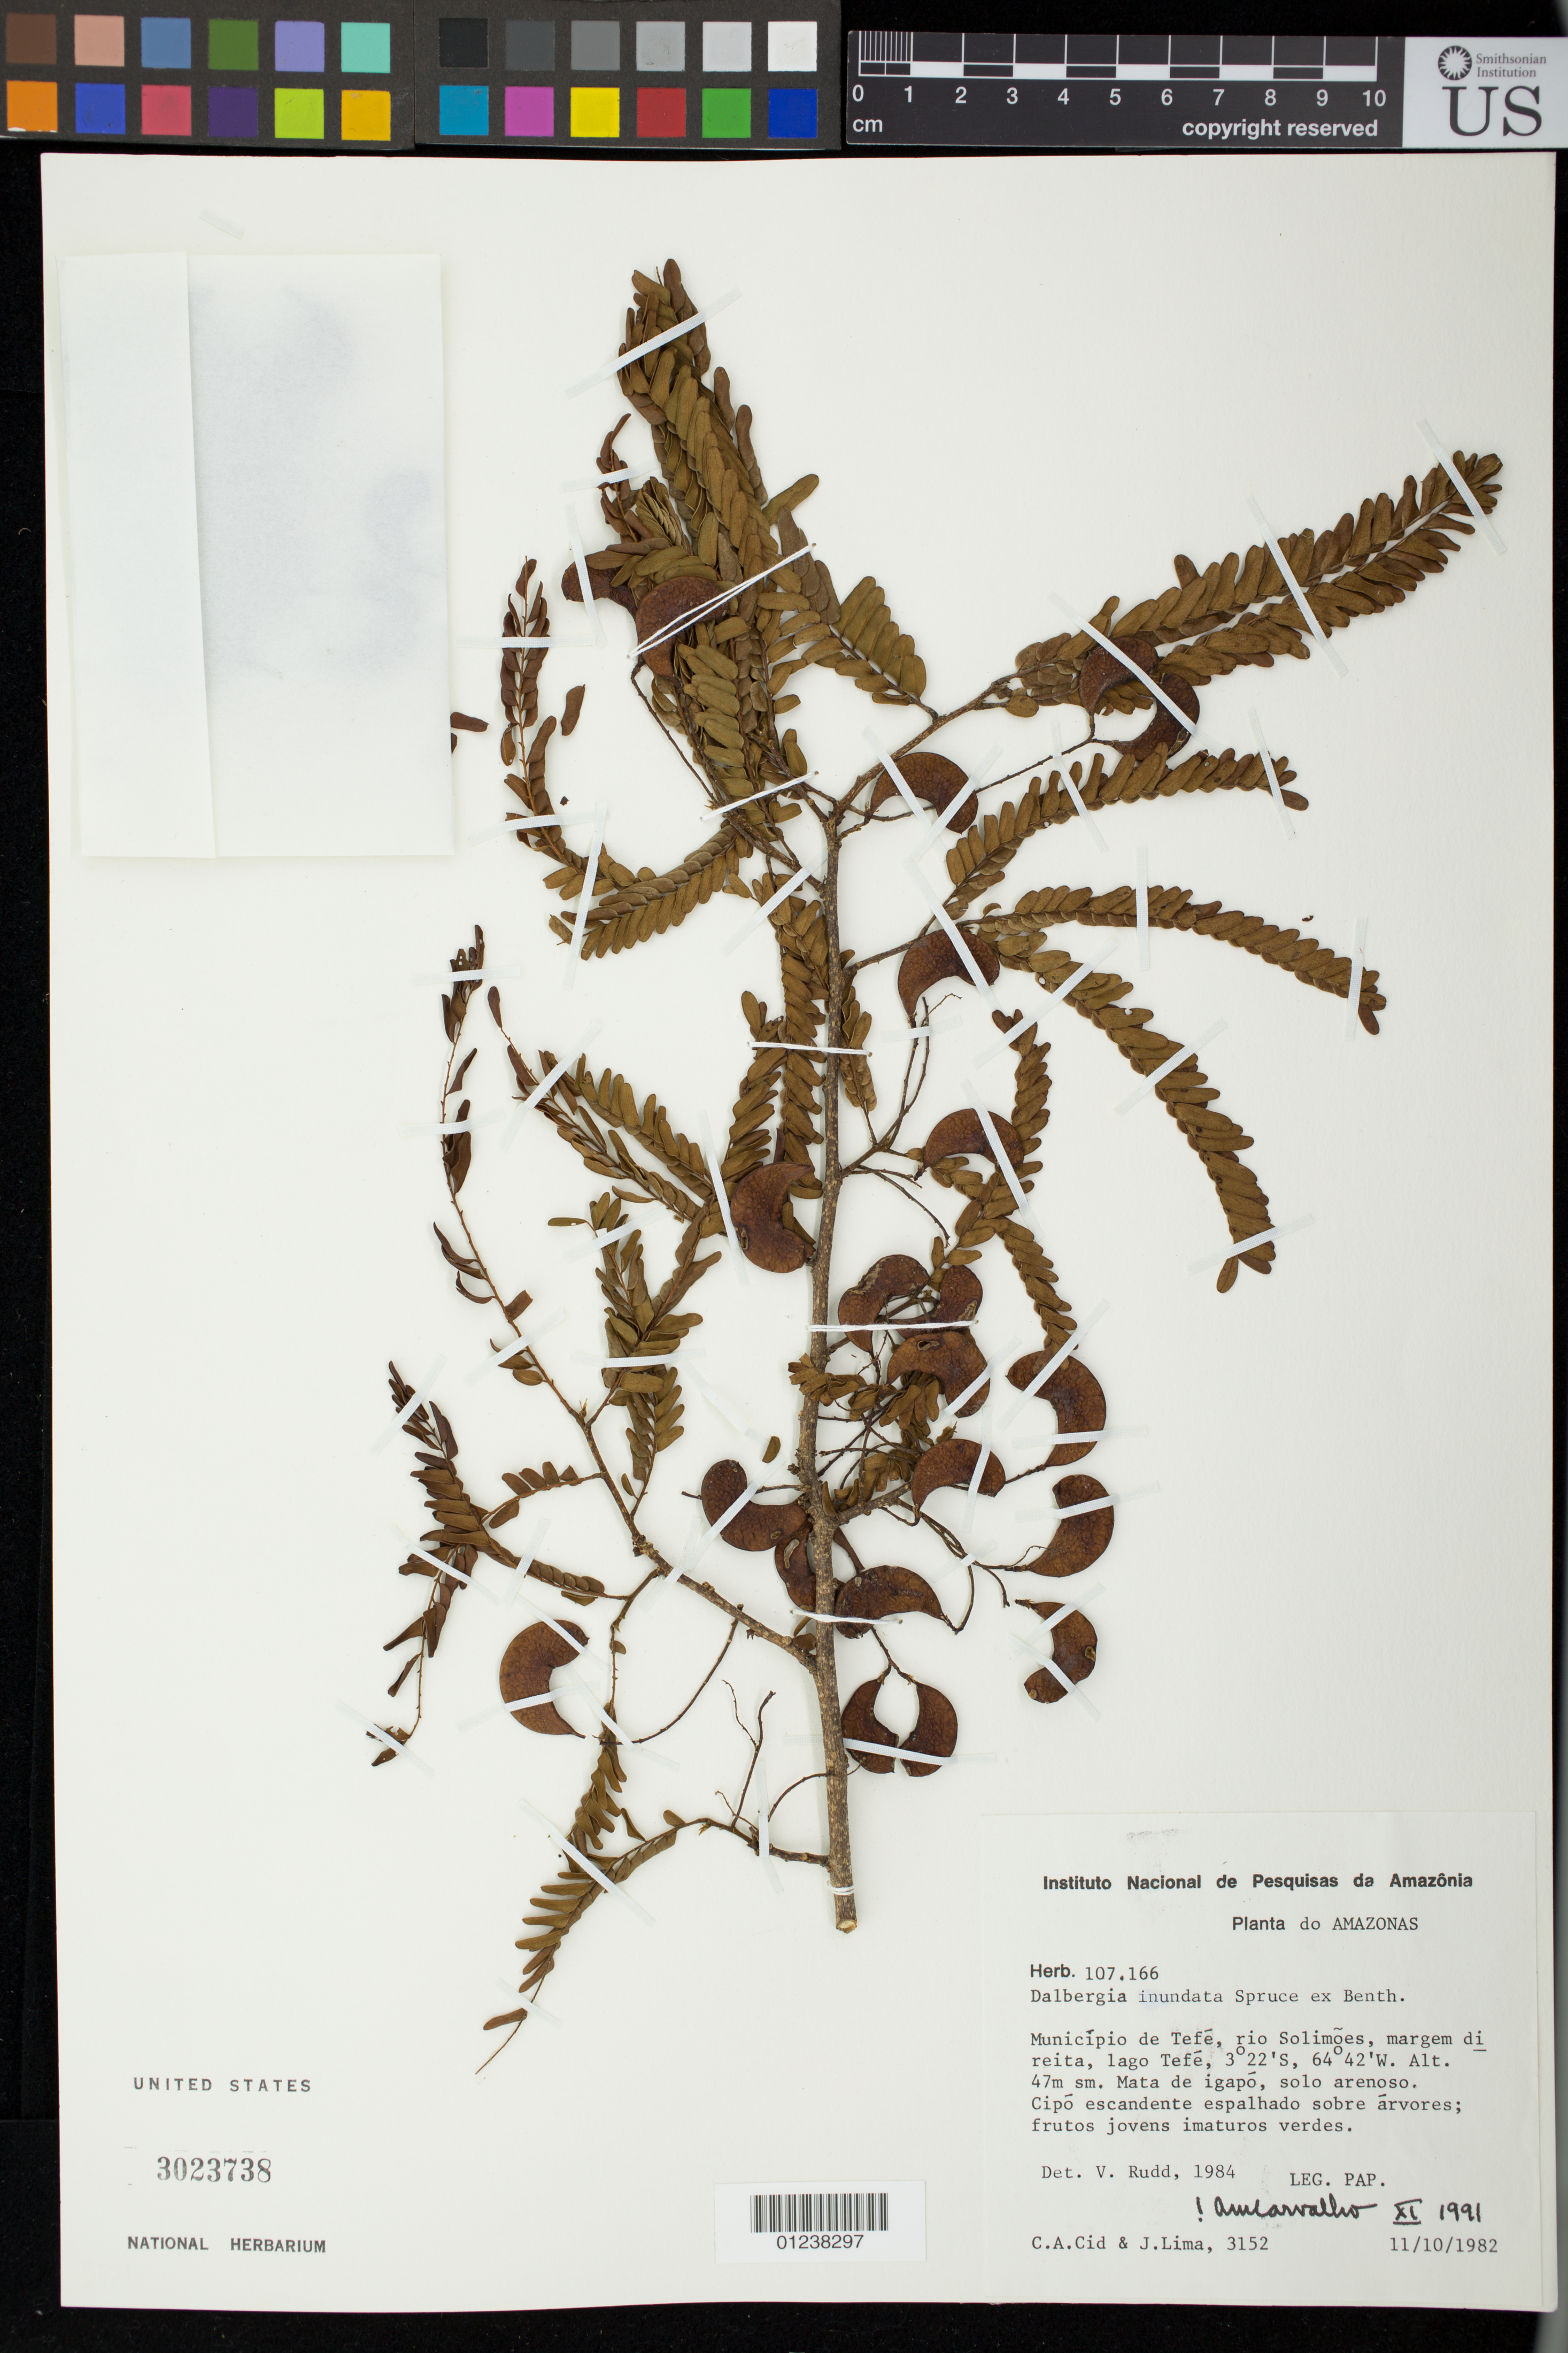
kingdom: Plantae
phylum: Tracheophyta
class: Magnoliopsida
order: Fabales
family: Fabaceae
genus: Dalbergia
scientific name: Dalbergia inundata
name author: Benth.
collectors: C. A. Cid Ferreira & J. Lima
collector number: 3152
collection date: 1982-10-11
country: Brazil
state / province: Amazonas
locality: Municipio de Tefe, rio Solimoes, margem direita, lago Tefe.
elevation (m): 47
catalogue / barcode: US 3023738